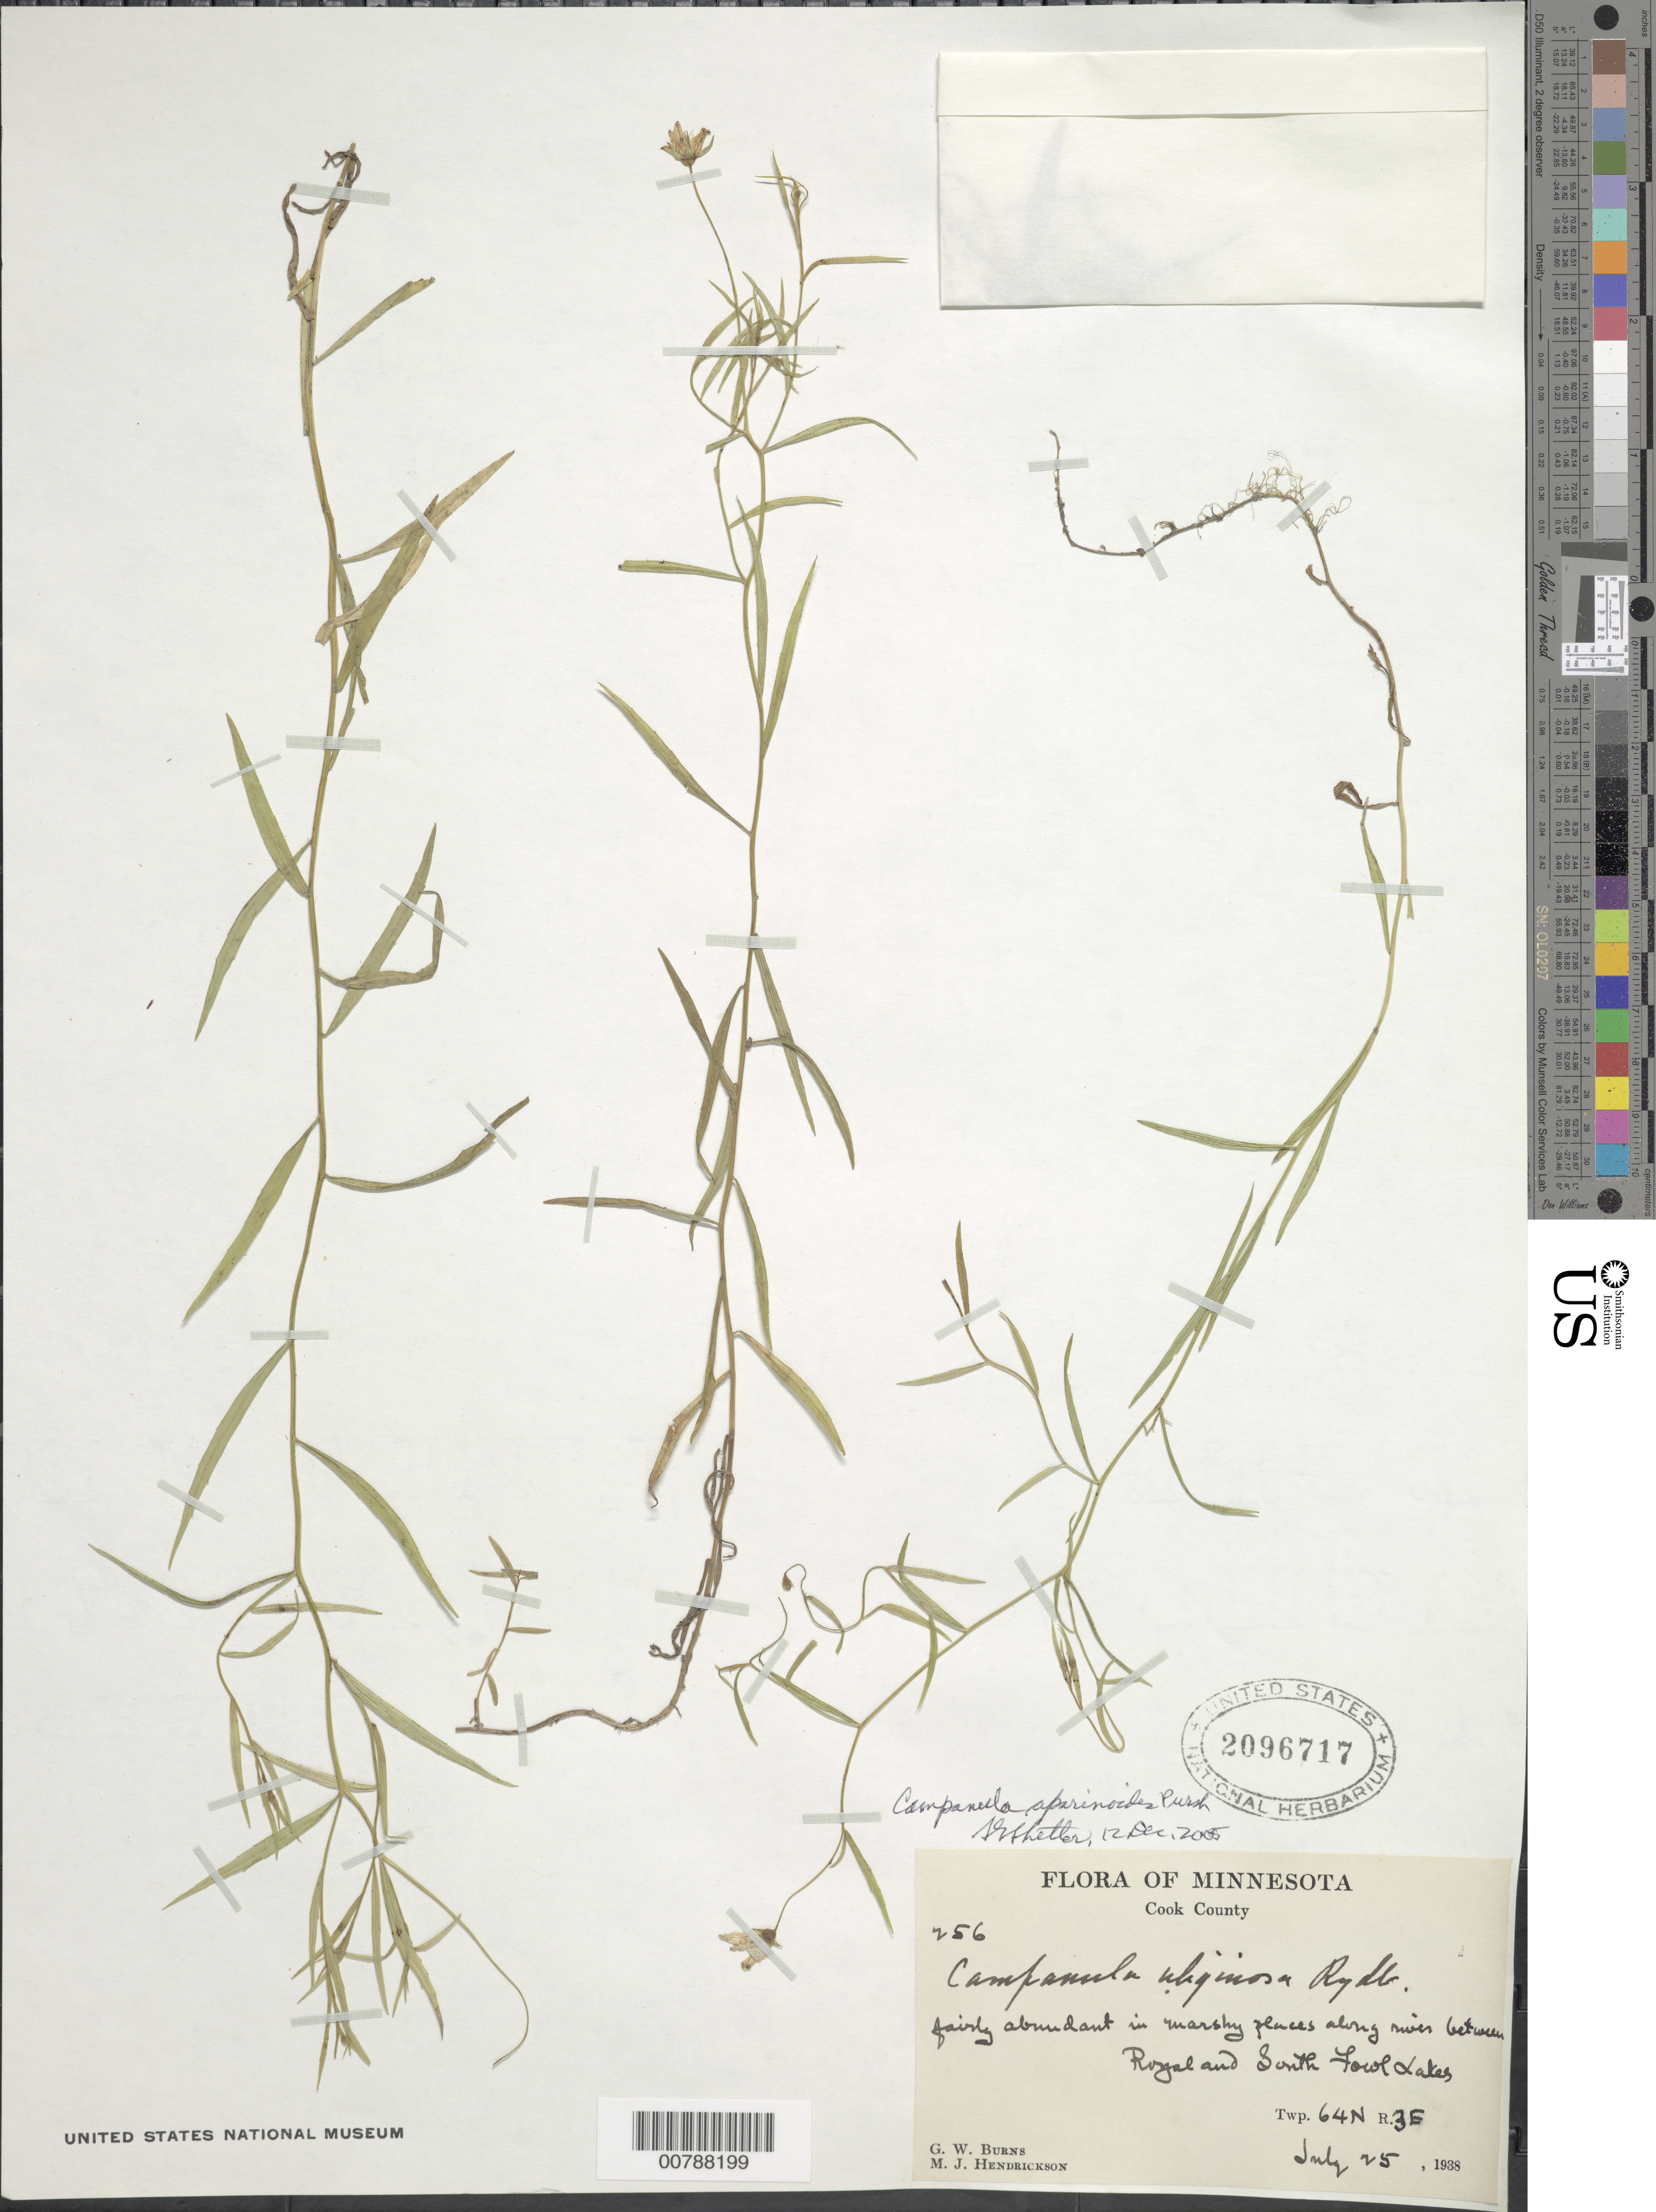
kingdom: Plantae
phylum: Tracheophyta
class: Magnoliopsida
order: Asterales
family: Campanulaceae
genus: Campanula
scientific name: Campanula aparinoides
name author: Pursh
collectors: G. Burns & M. Hendrickson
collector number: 256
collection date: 1938-07-25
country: United States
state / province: Minnesota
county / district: Cook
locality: Along river between Royal and South Fowl Lakes. Twp. 64N R. 3E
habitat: In marshy places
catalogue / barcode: US 2096717